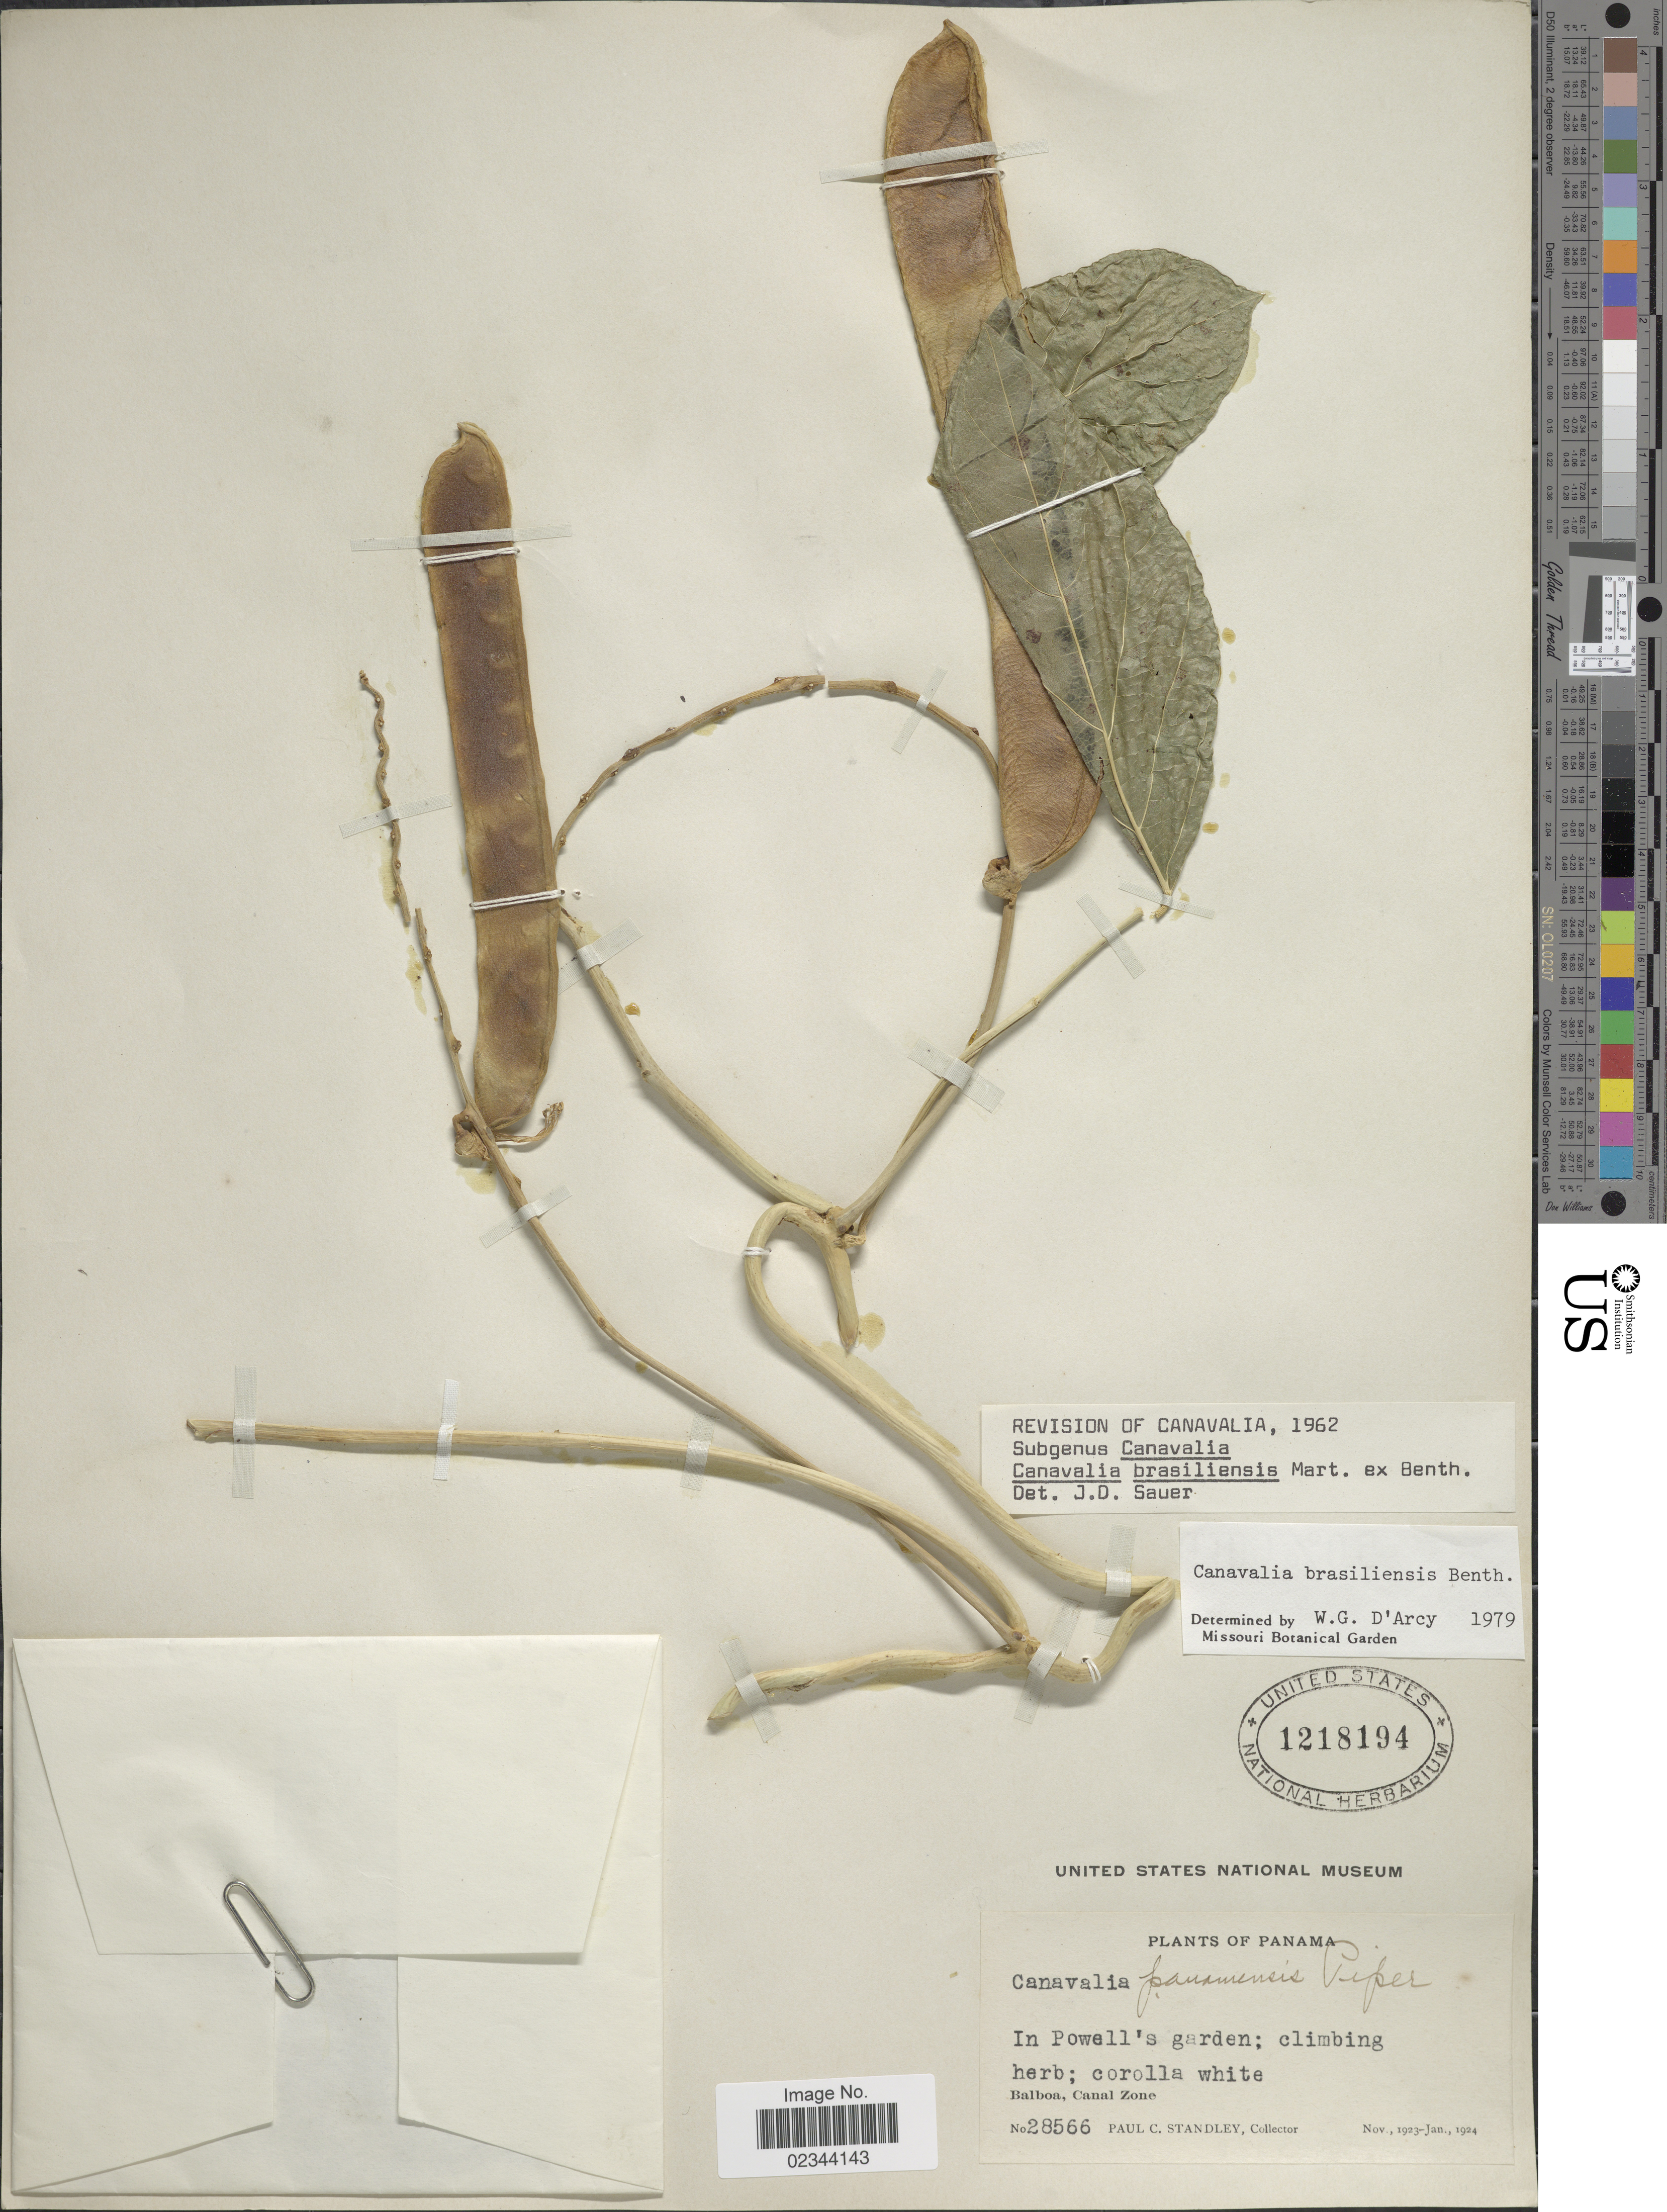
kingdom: Plantae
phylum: Tracheophyta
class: Magnoliopsida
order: Fabales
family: Fabaceae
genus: Canavalia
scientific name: Canavalia brasiliensis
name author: Mart. ex Benth.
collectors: P. C. Standley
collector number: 28566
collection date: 1923-11/1924-01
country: Panama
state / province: Colón / Panamá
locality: In Powell's Garden, Balboa, Canal Zone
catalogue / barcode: US 1218194